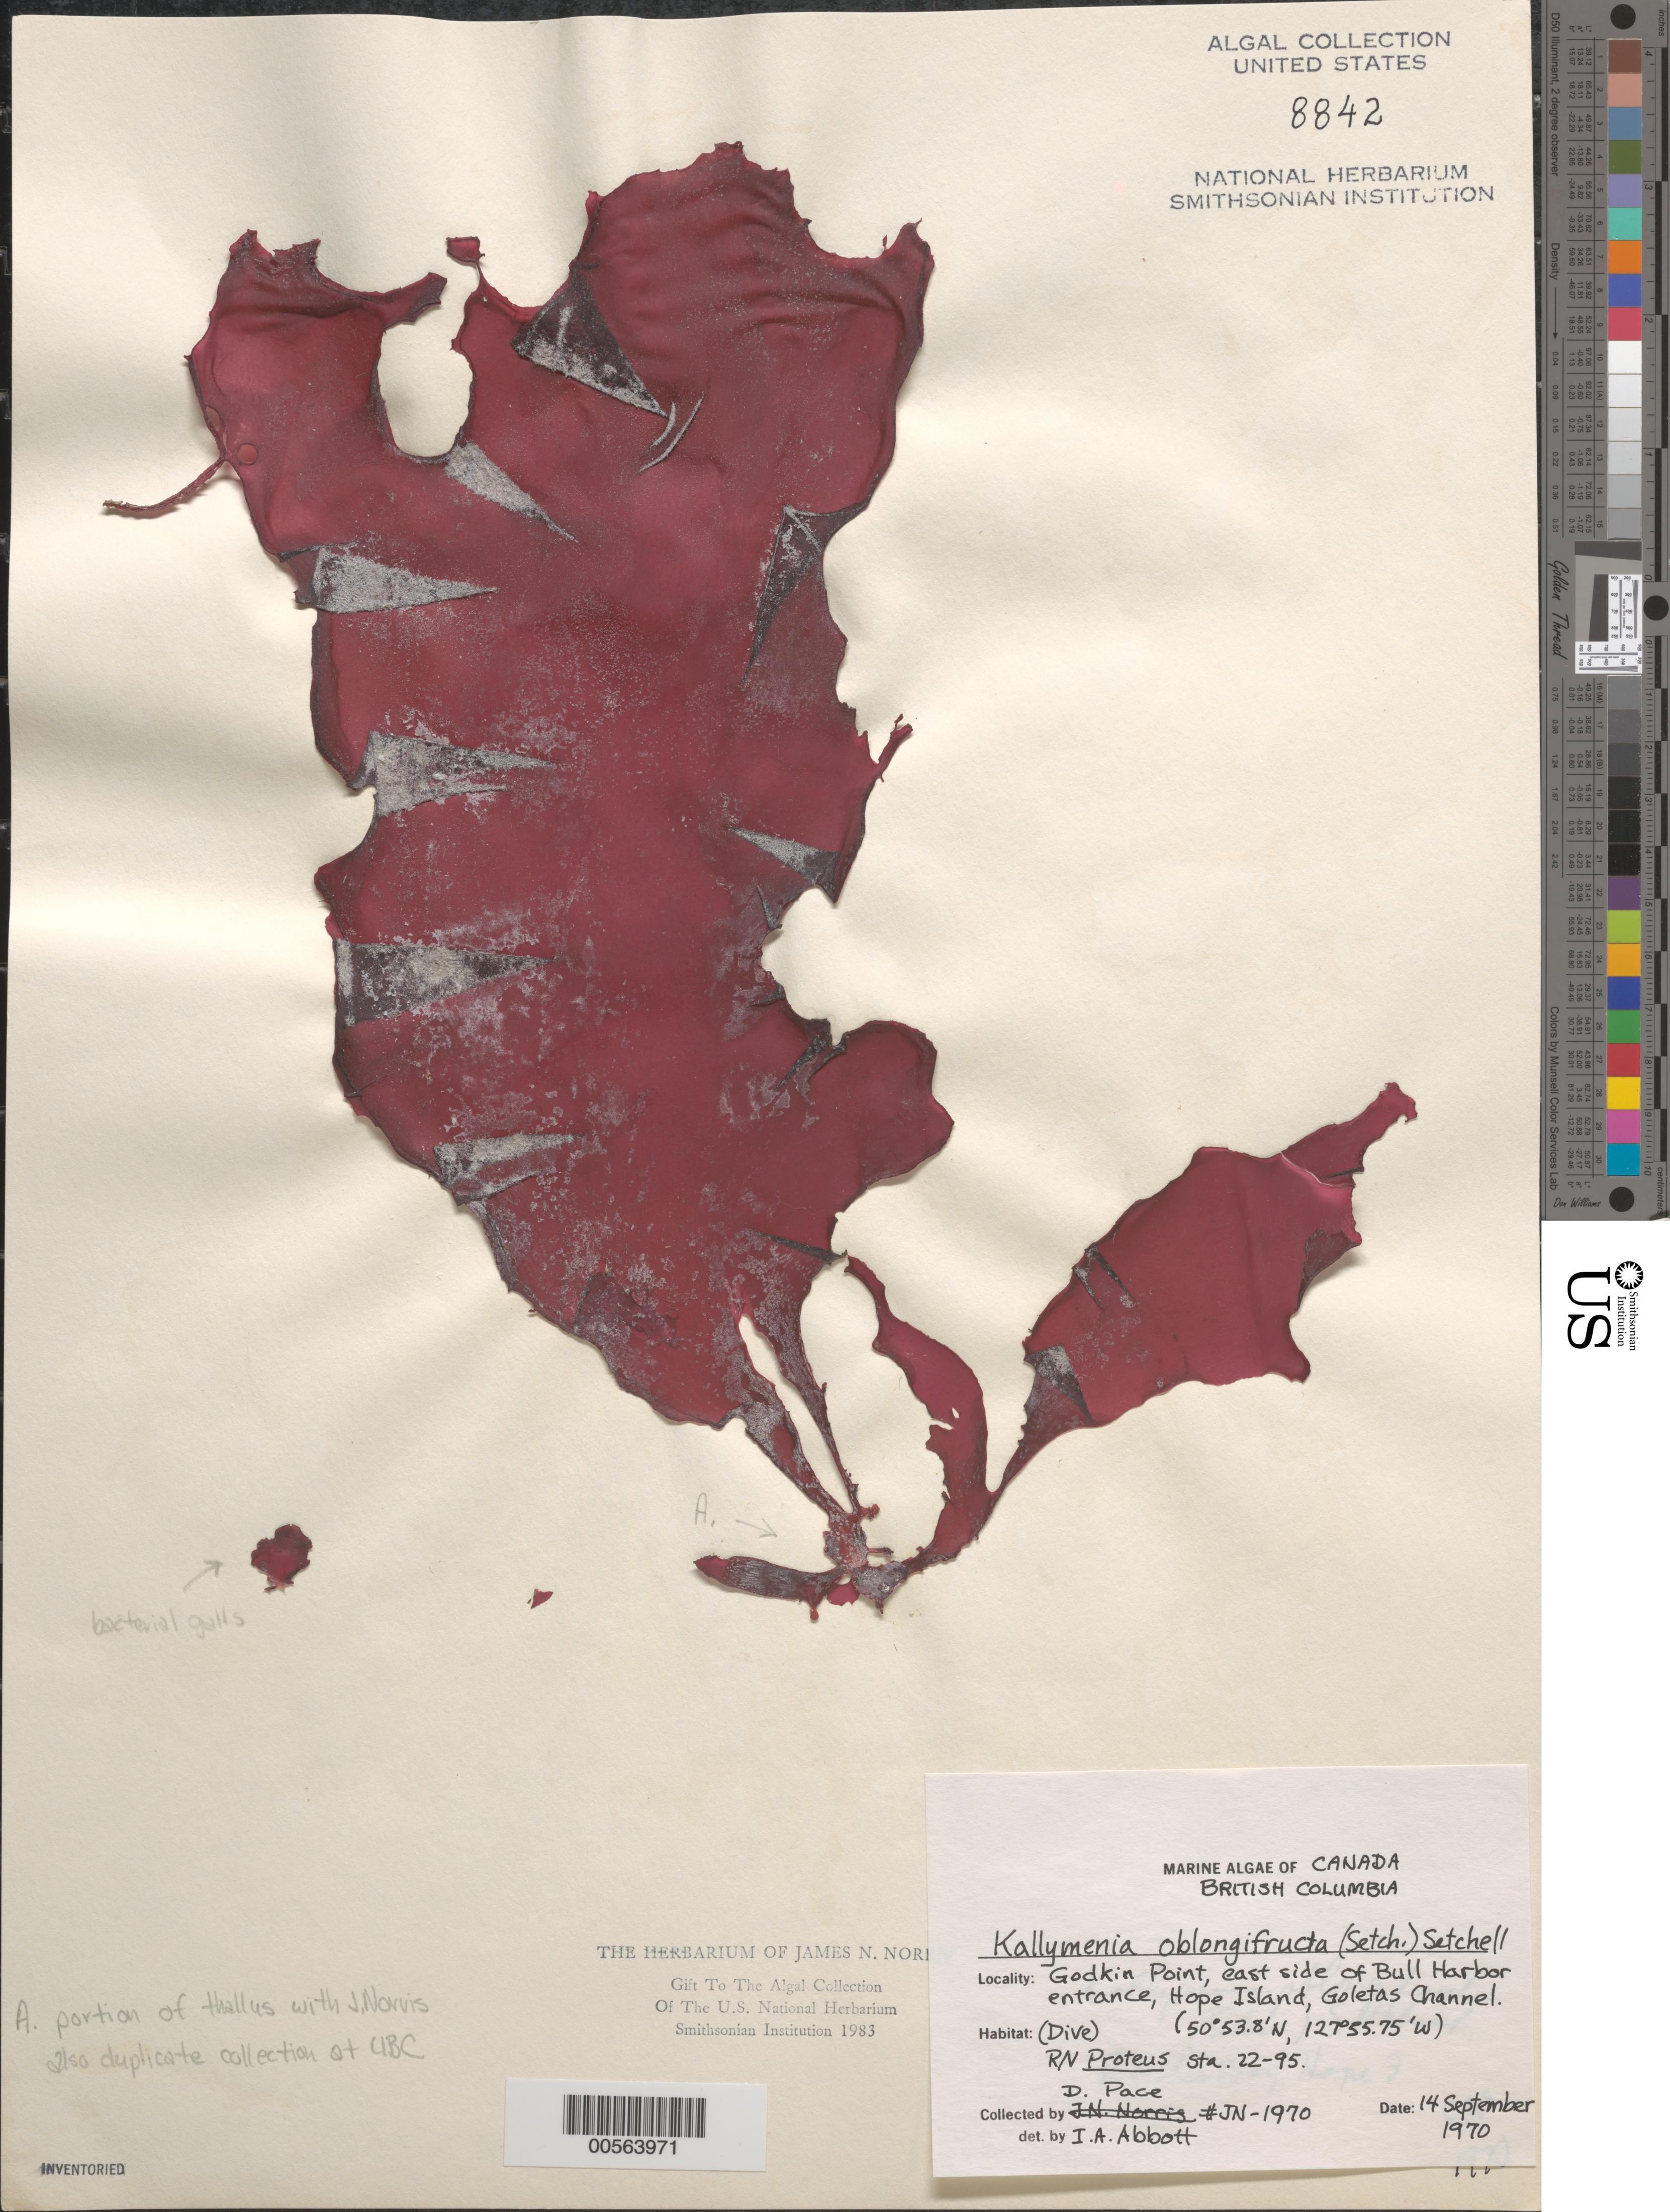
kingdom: Plantae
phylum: Rhodophyta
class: Florideophyceae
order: Gigartinales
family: Kallymeniaceae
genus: Erythrophyllum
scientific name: Erythrophyllum oblongifructum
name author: (Setchell) G.W. Saunders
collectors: D. Pace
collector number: Jn-1970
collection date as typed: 14 Sep 1970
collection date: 1970-09-14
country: Canada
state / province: British Columbia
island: Hope Island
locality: Godkin Point, Bull Harbor entrance, Goletas Channel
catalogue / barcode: US 8842